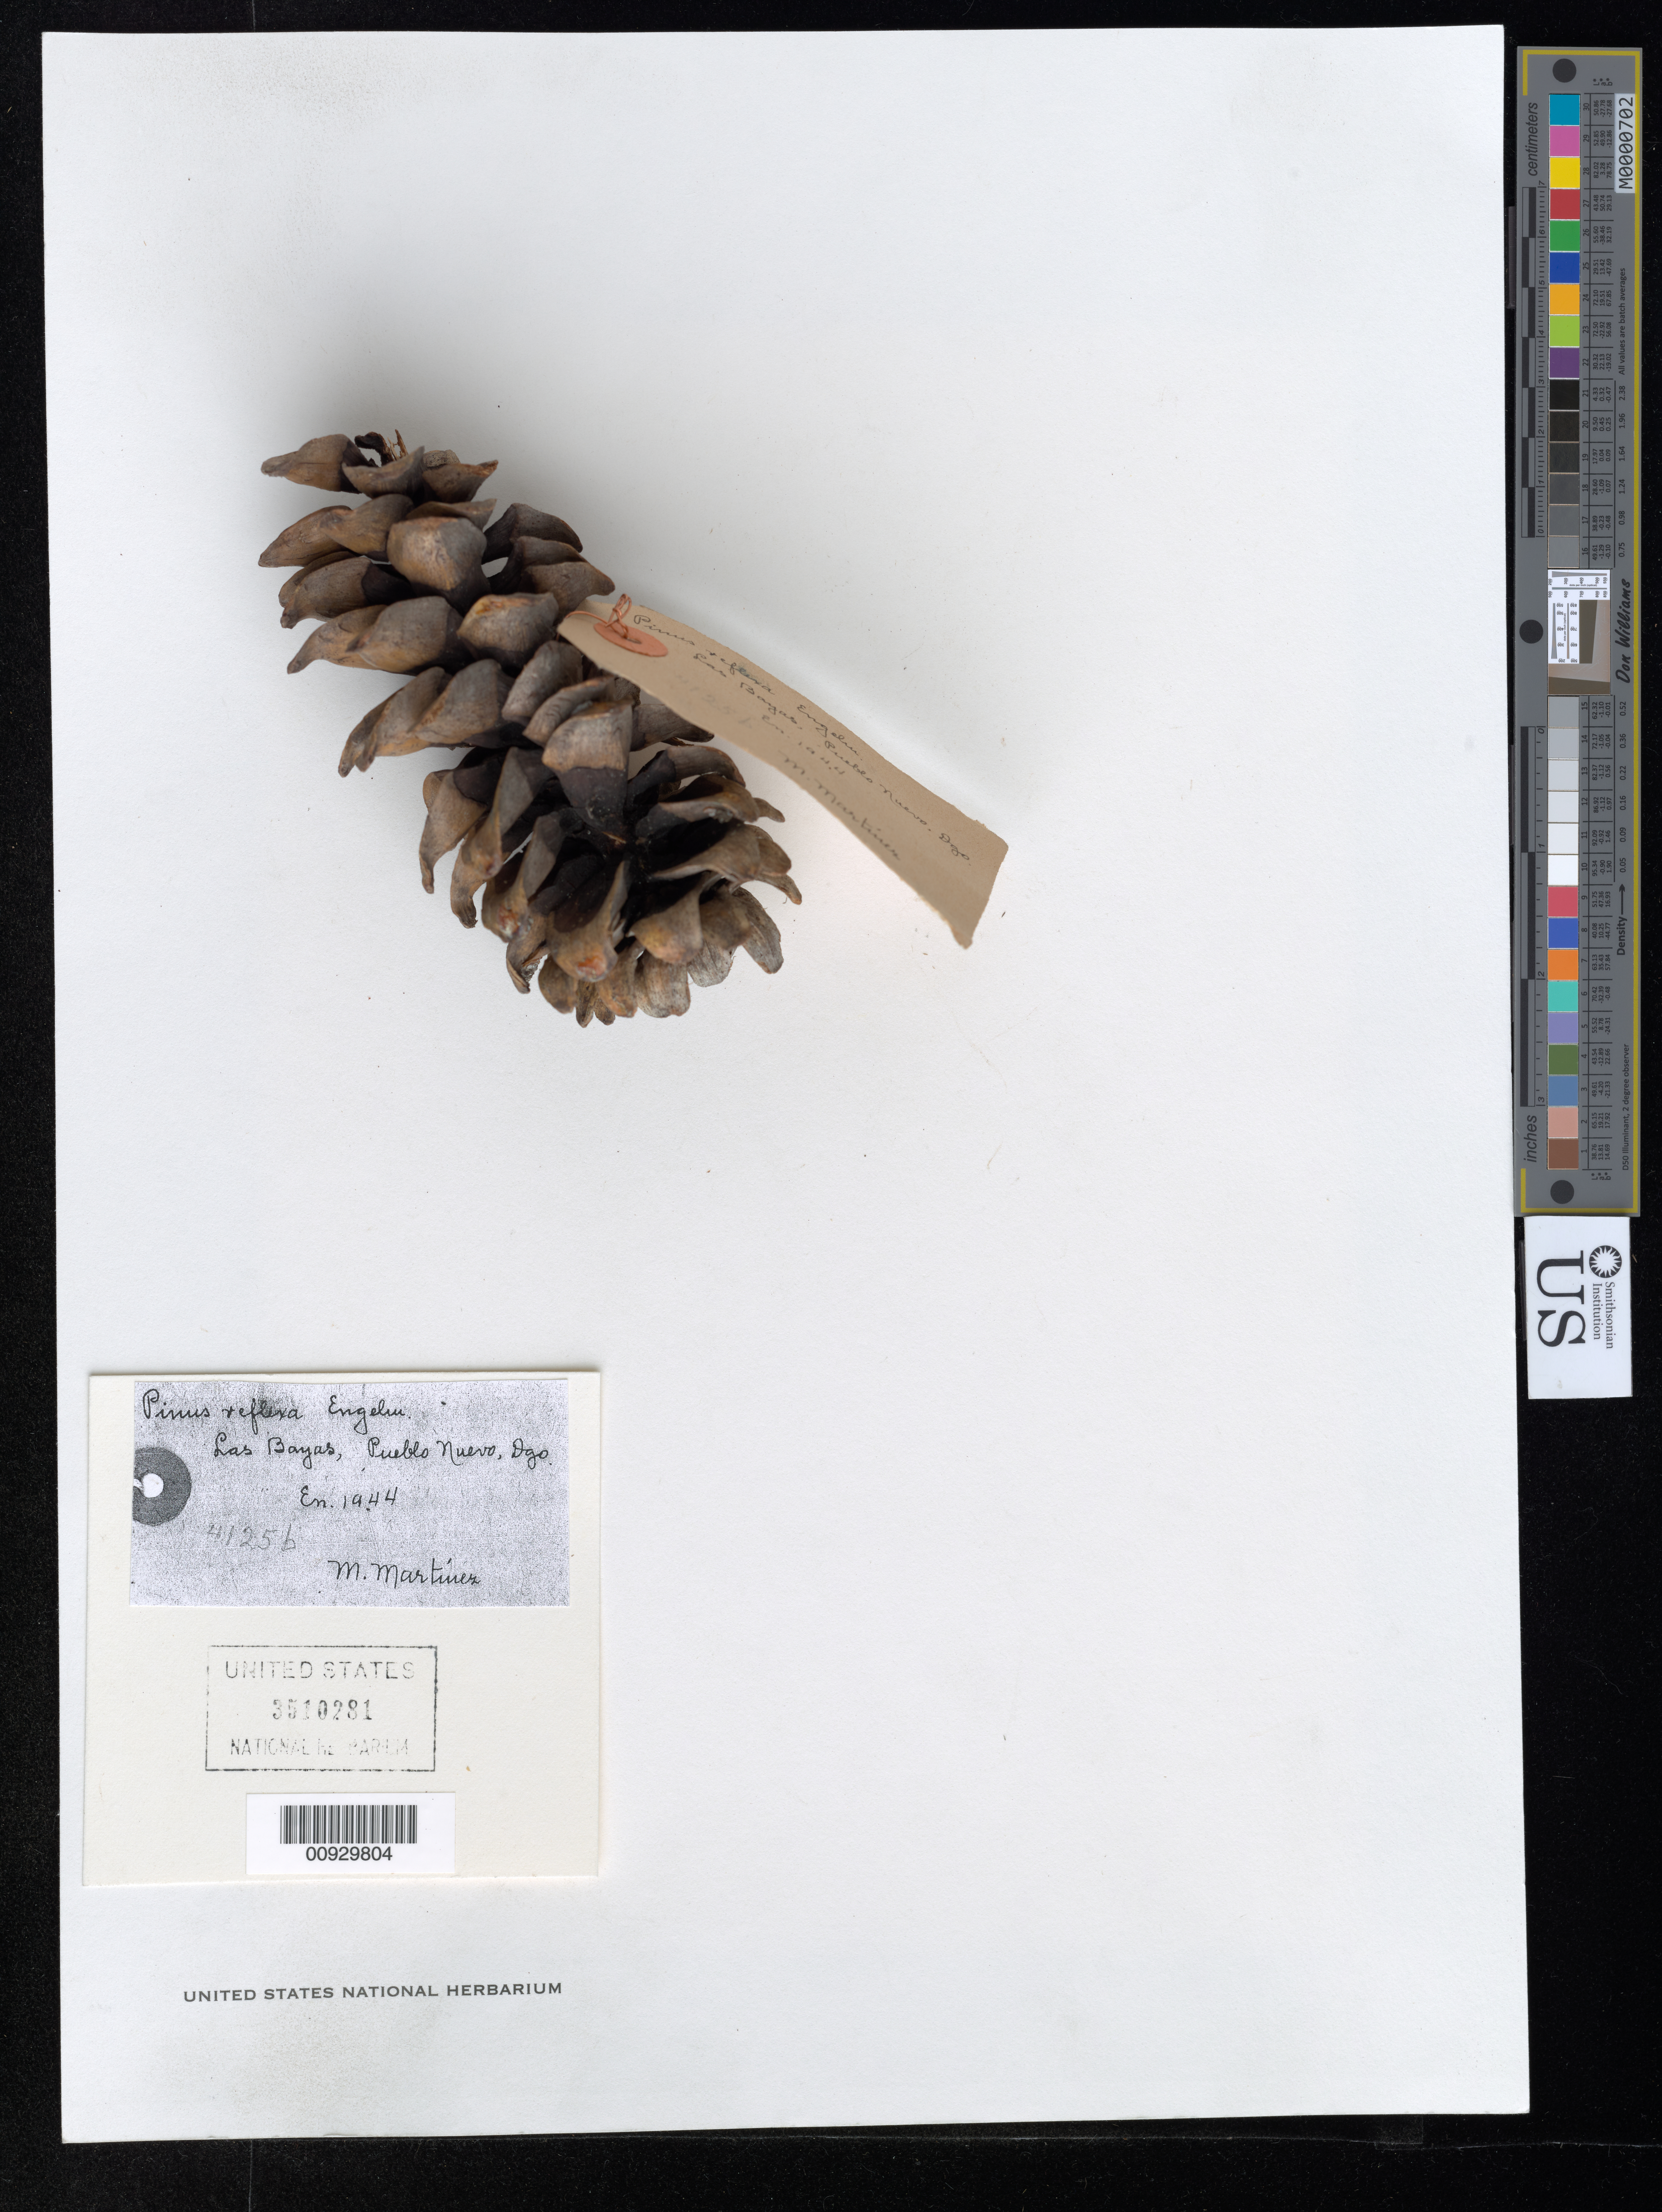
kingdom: Plantae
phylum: Tracheophyta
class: Pinopsida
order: Pinales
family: Pinaceae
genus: Pinus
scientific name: Pinus reflexa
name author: (Engelm.) Engelm.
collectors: M. Martinez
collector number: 4125b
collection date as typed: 1944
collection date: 1944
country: Mexico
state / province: Durango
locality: Las Bayas, Pueblo Nuevo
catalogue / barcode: US 3510281